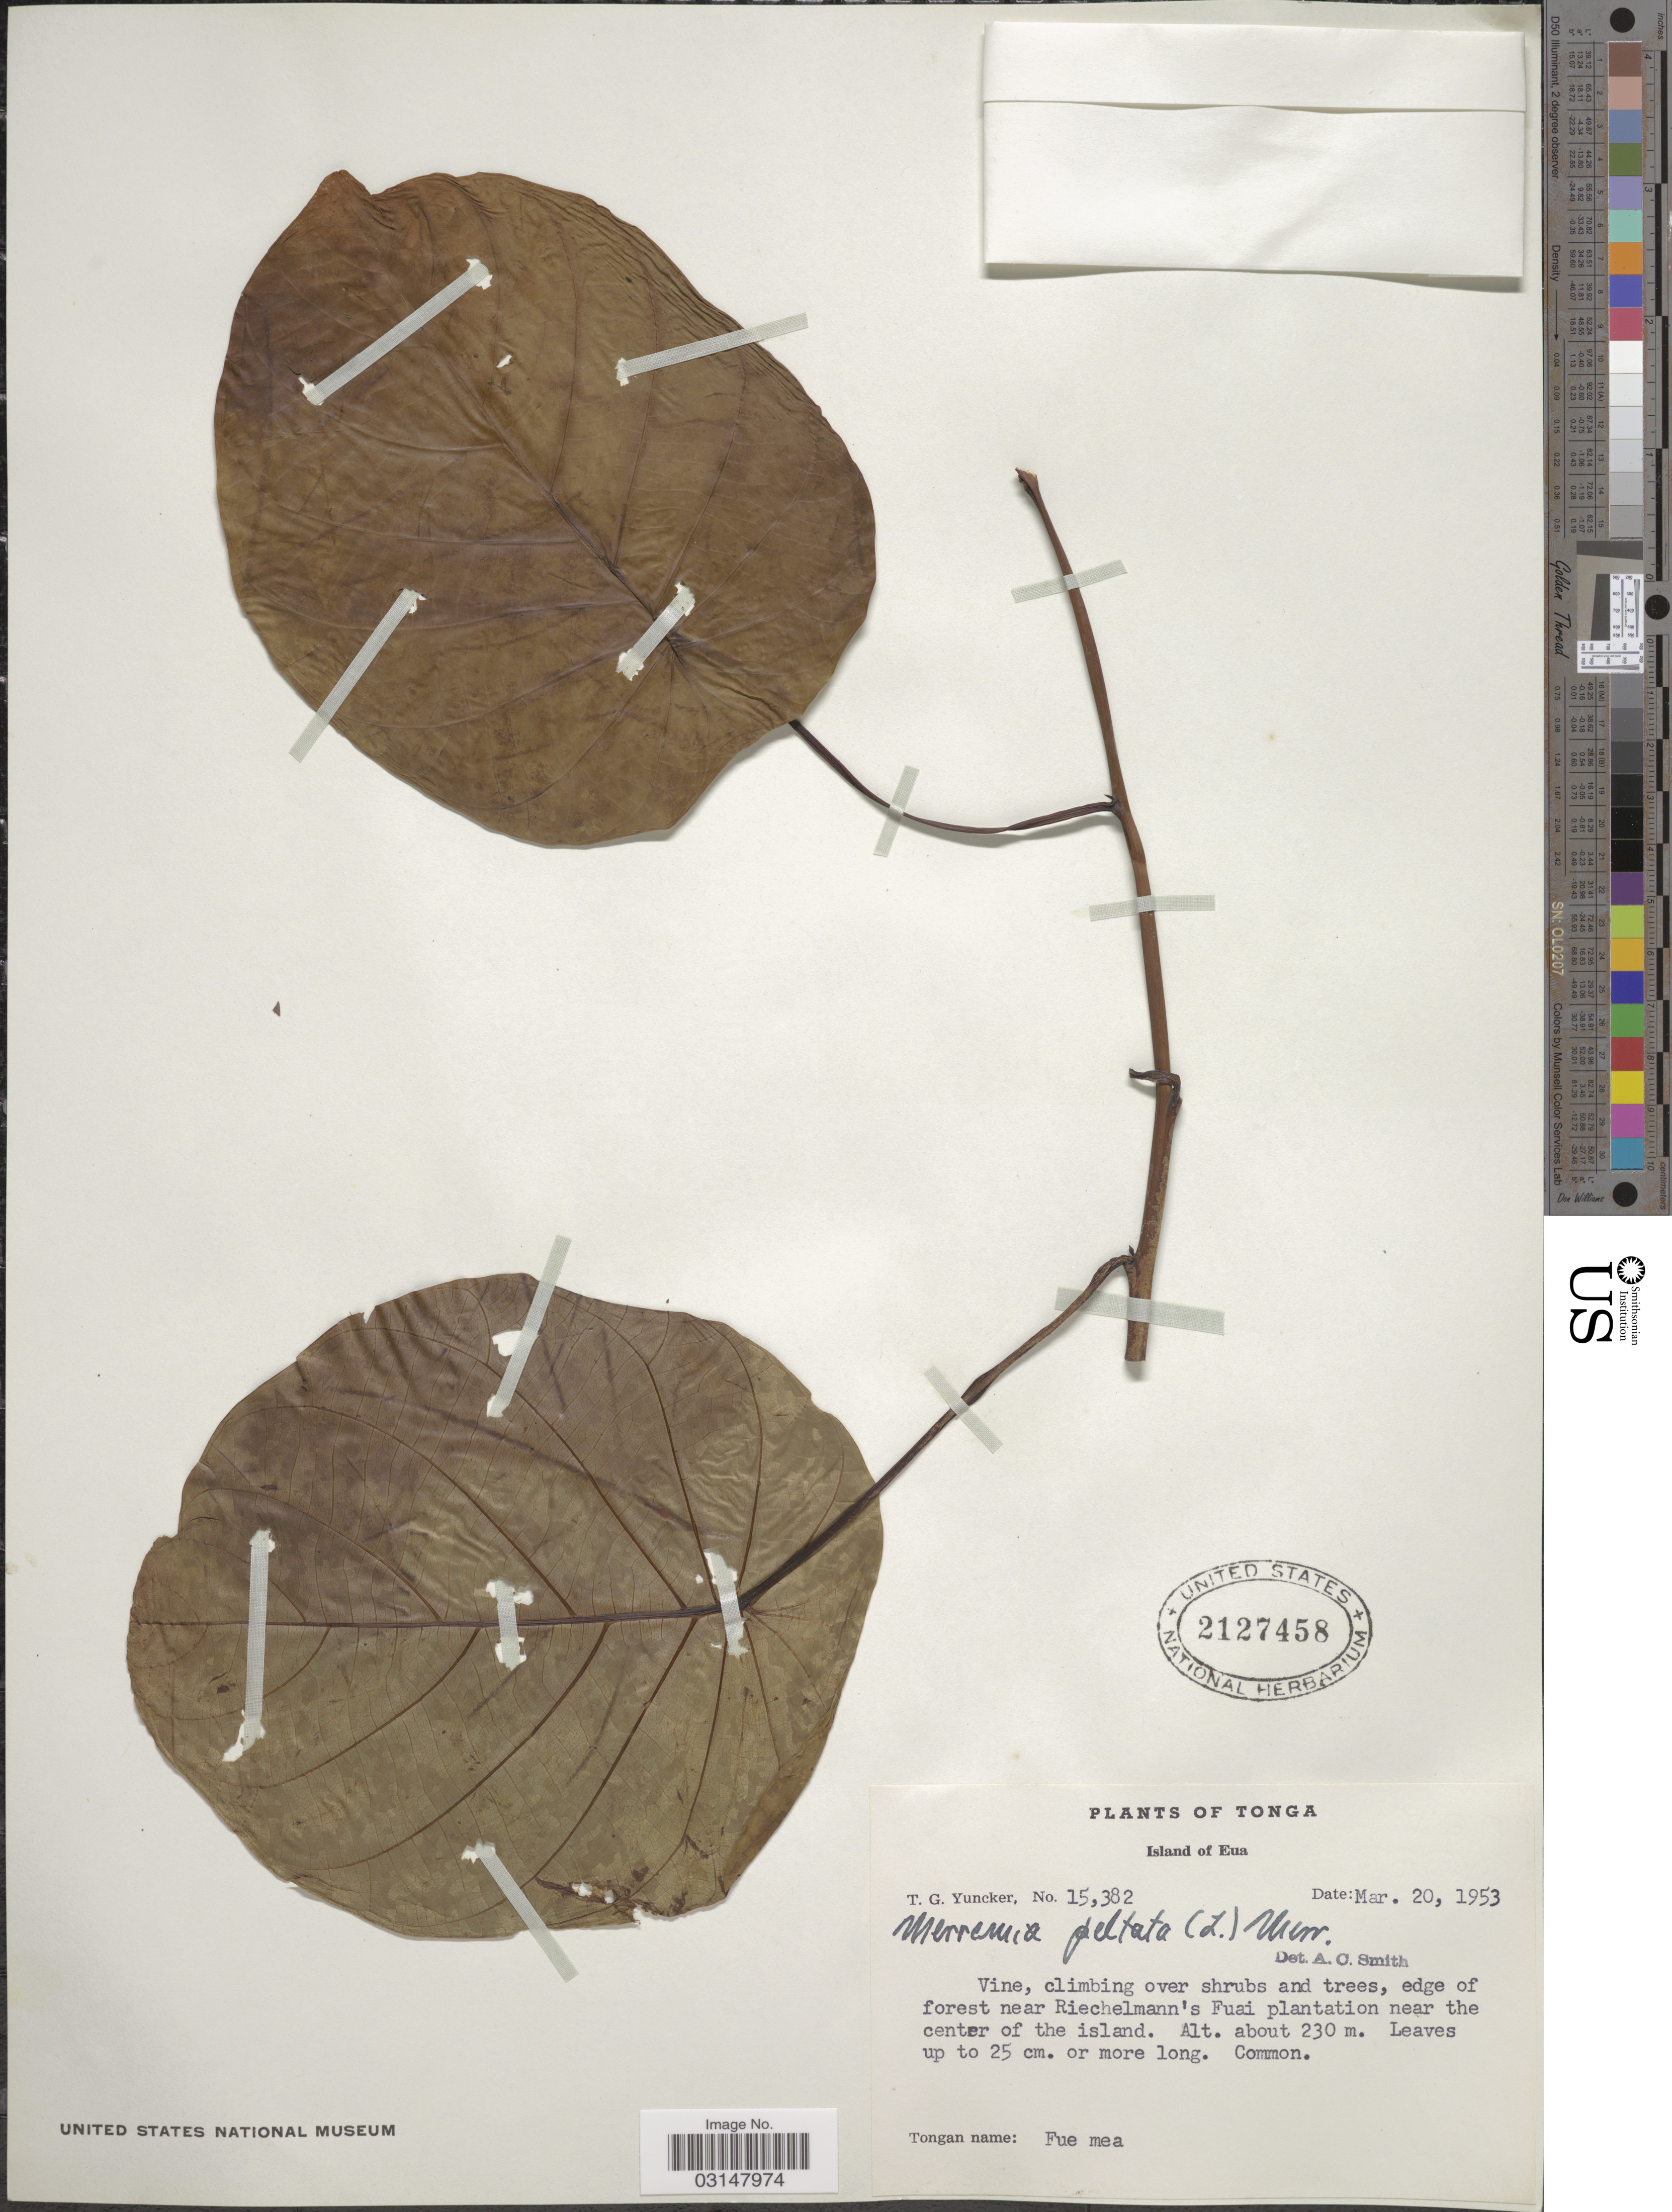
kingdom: Plantae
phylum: Tracheophyta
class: Magnoliopsida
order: Solanales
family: Convolvulaceae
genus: Decalobanthus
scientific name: Decalobanthus peltatus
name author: (L.) A. R. Simões & Staples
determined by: Wagner, W. L., (BOT), Smithsonian Institution - National Museum of Natural History (UNITED STATES)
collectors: T. G. Yuncker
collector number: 15382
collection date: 1953-03-20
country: Tonga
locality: Island of Eua. Edge of forest near Riechelmann's Fuai plantation near the center of the island.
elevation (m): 230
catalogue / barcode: US 2127458